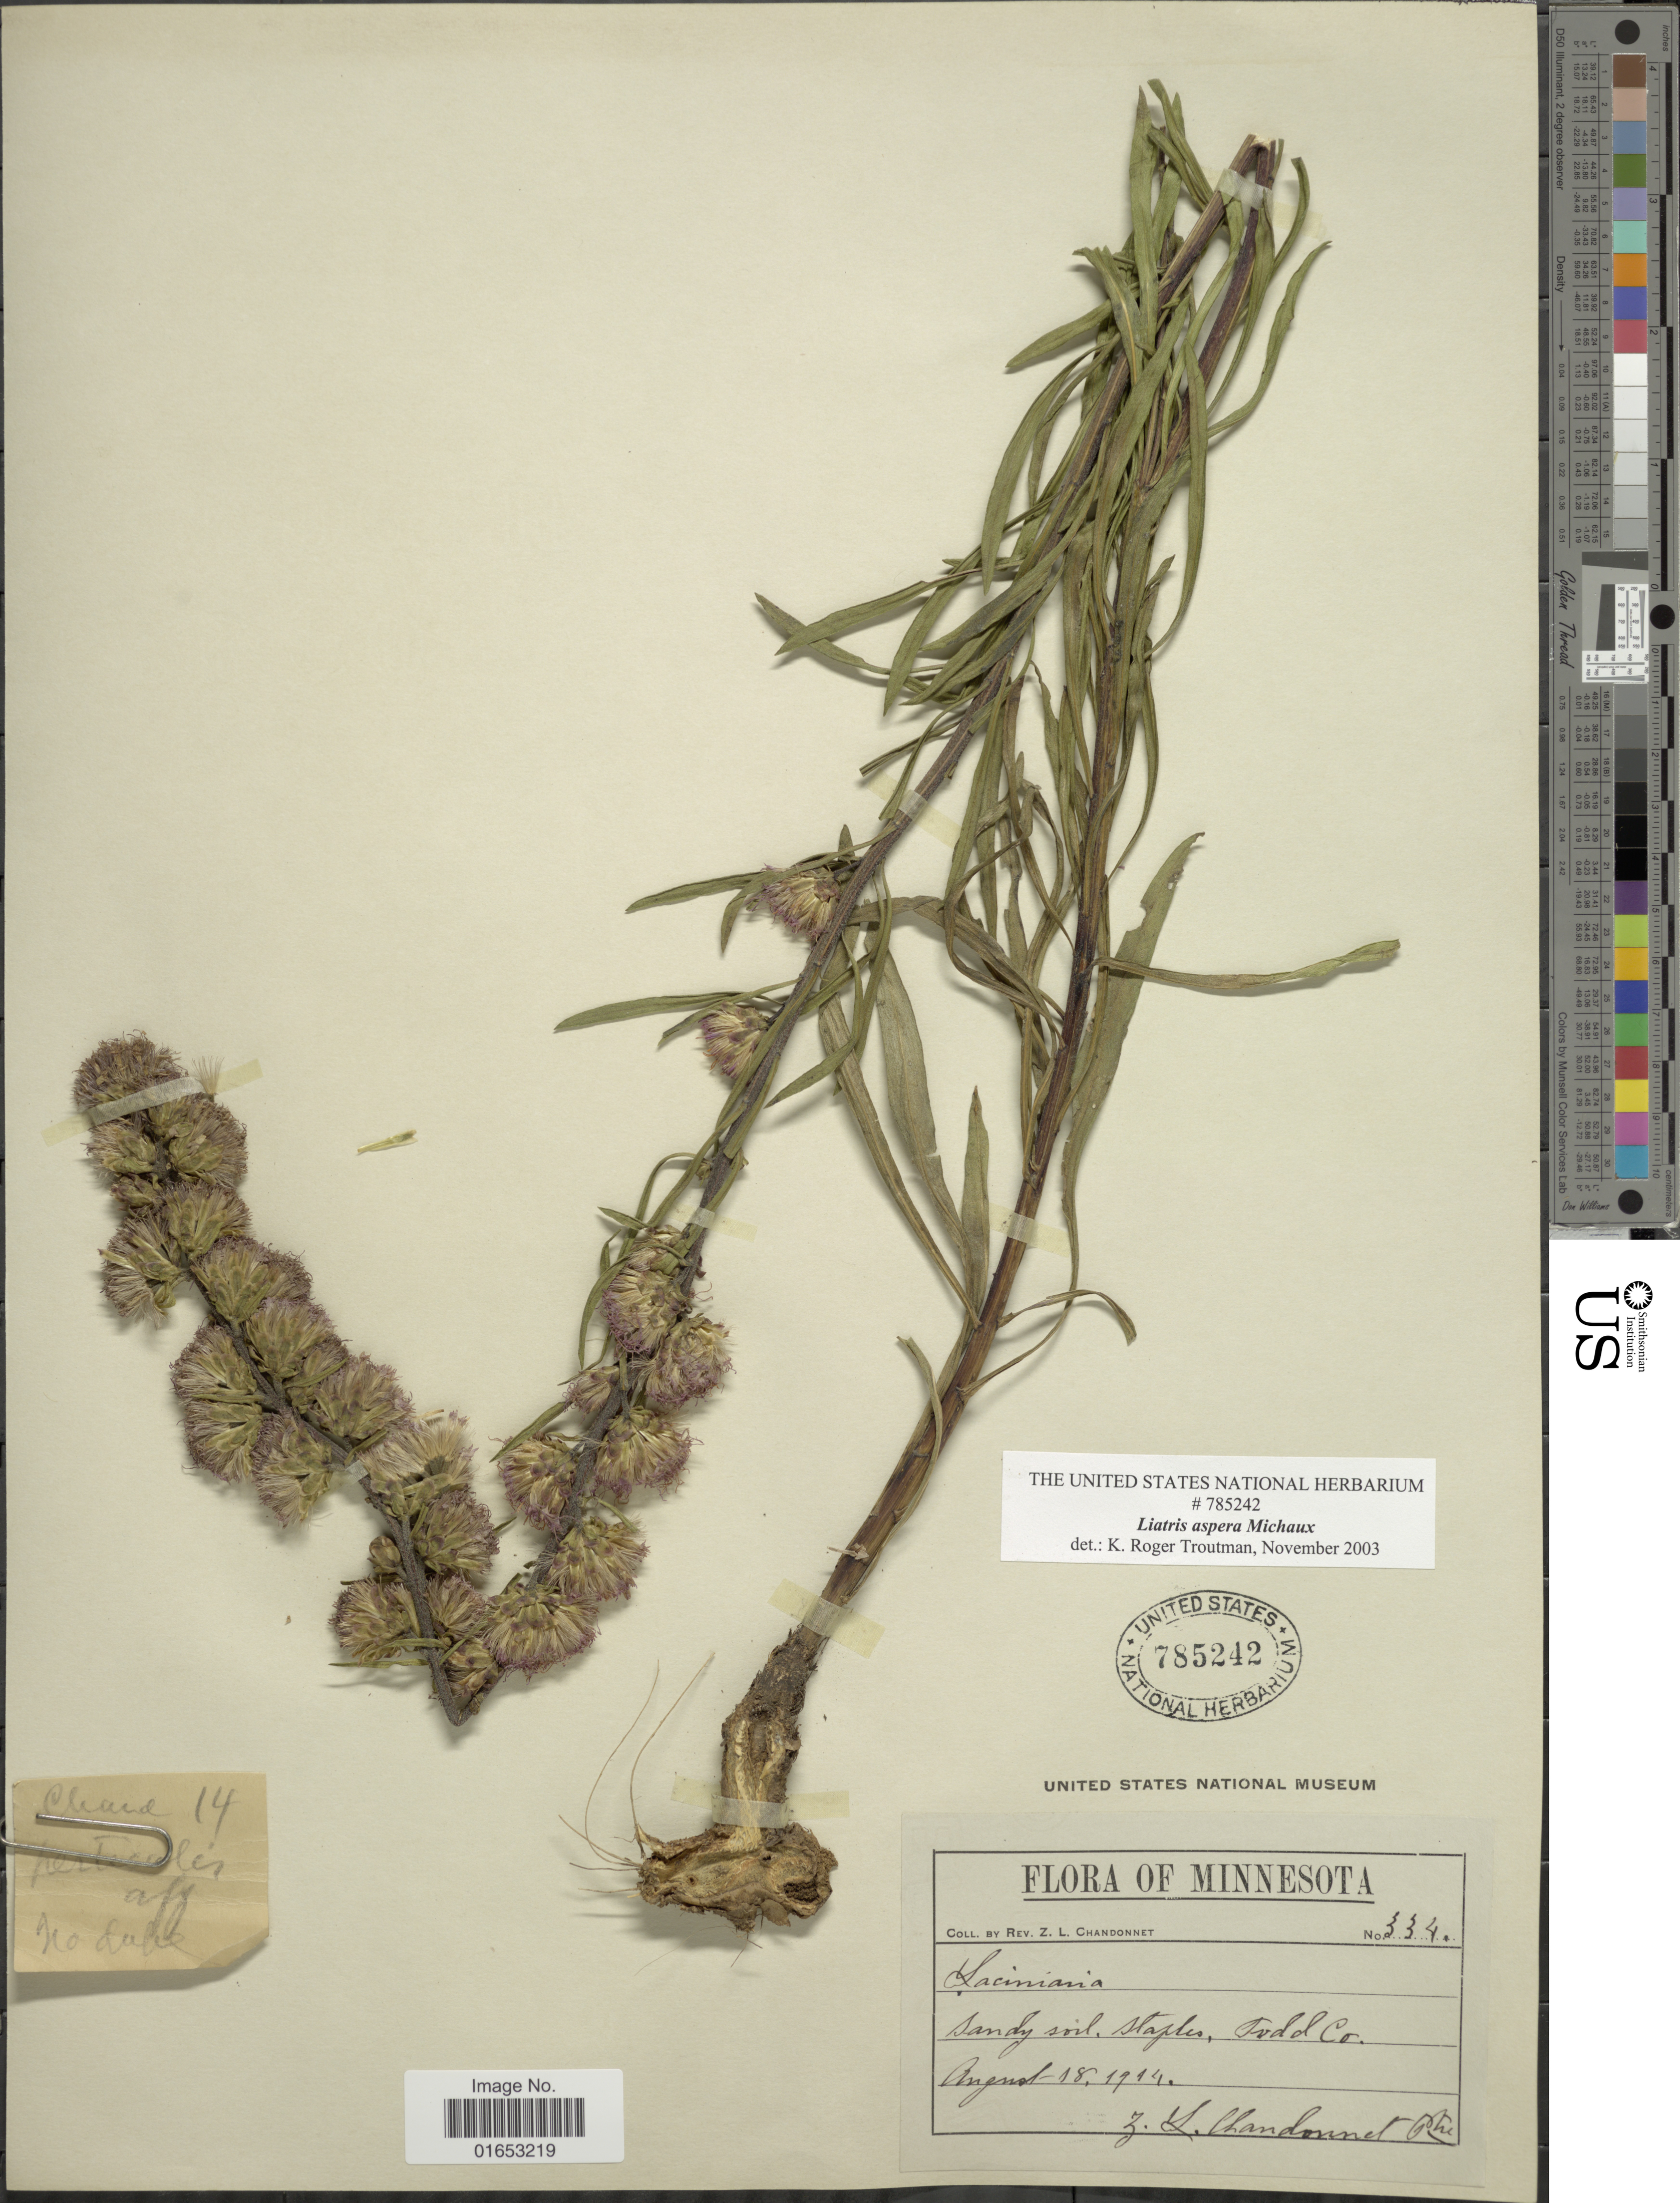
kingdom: Plantae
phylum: Tracheophyta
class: Magnoliopsida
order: Asterales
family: Asteraceae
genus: Liatris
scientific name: Liatris aspera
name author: Michx.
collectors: Z. Chandonnet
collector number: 334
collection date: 1914-08-18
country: United States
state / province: Minnesota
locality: Staples, Todd Co.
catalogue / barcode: US 785242